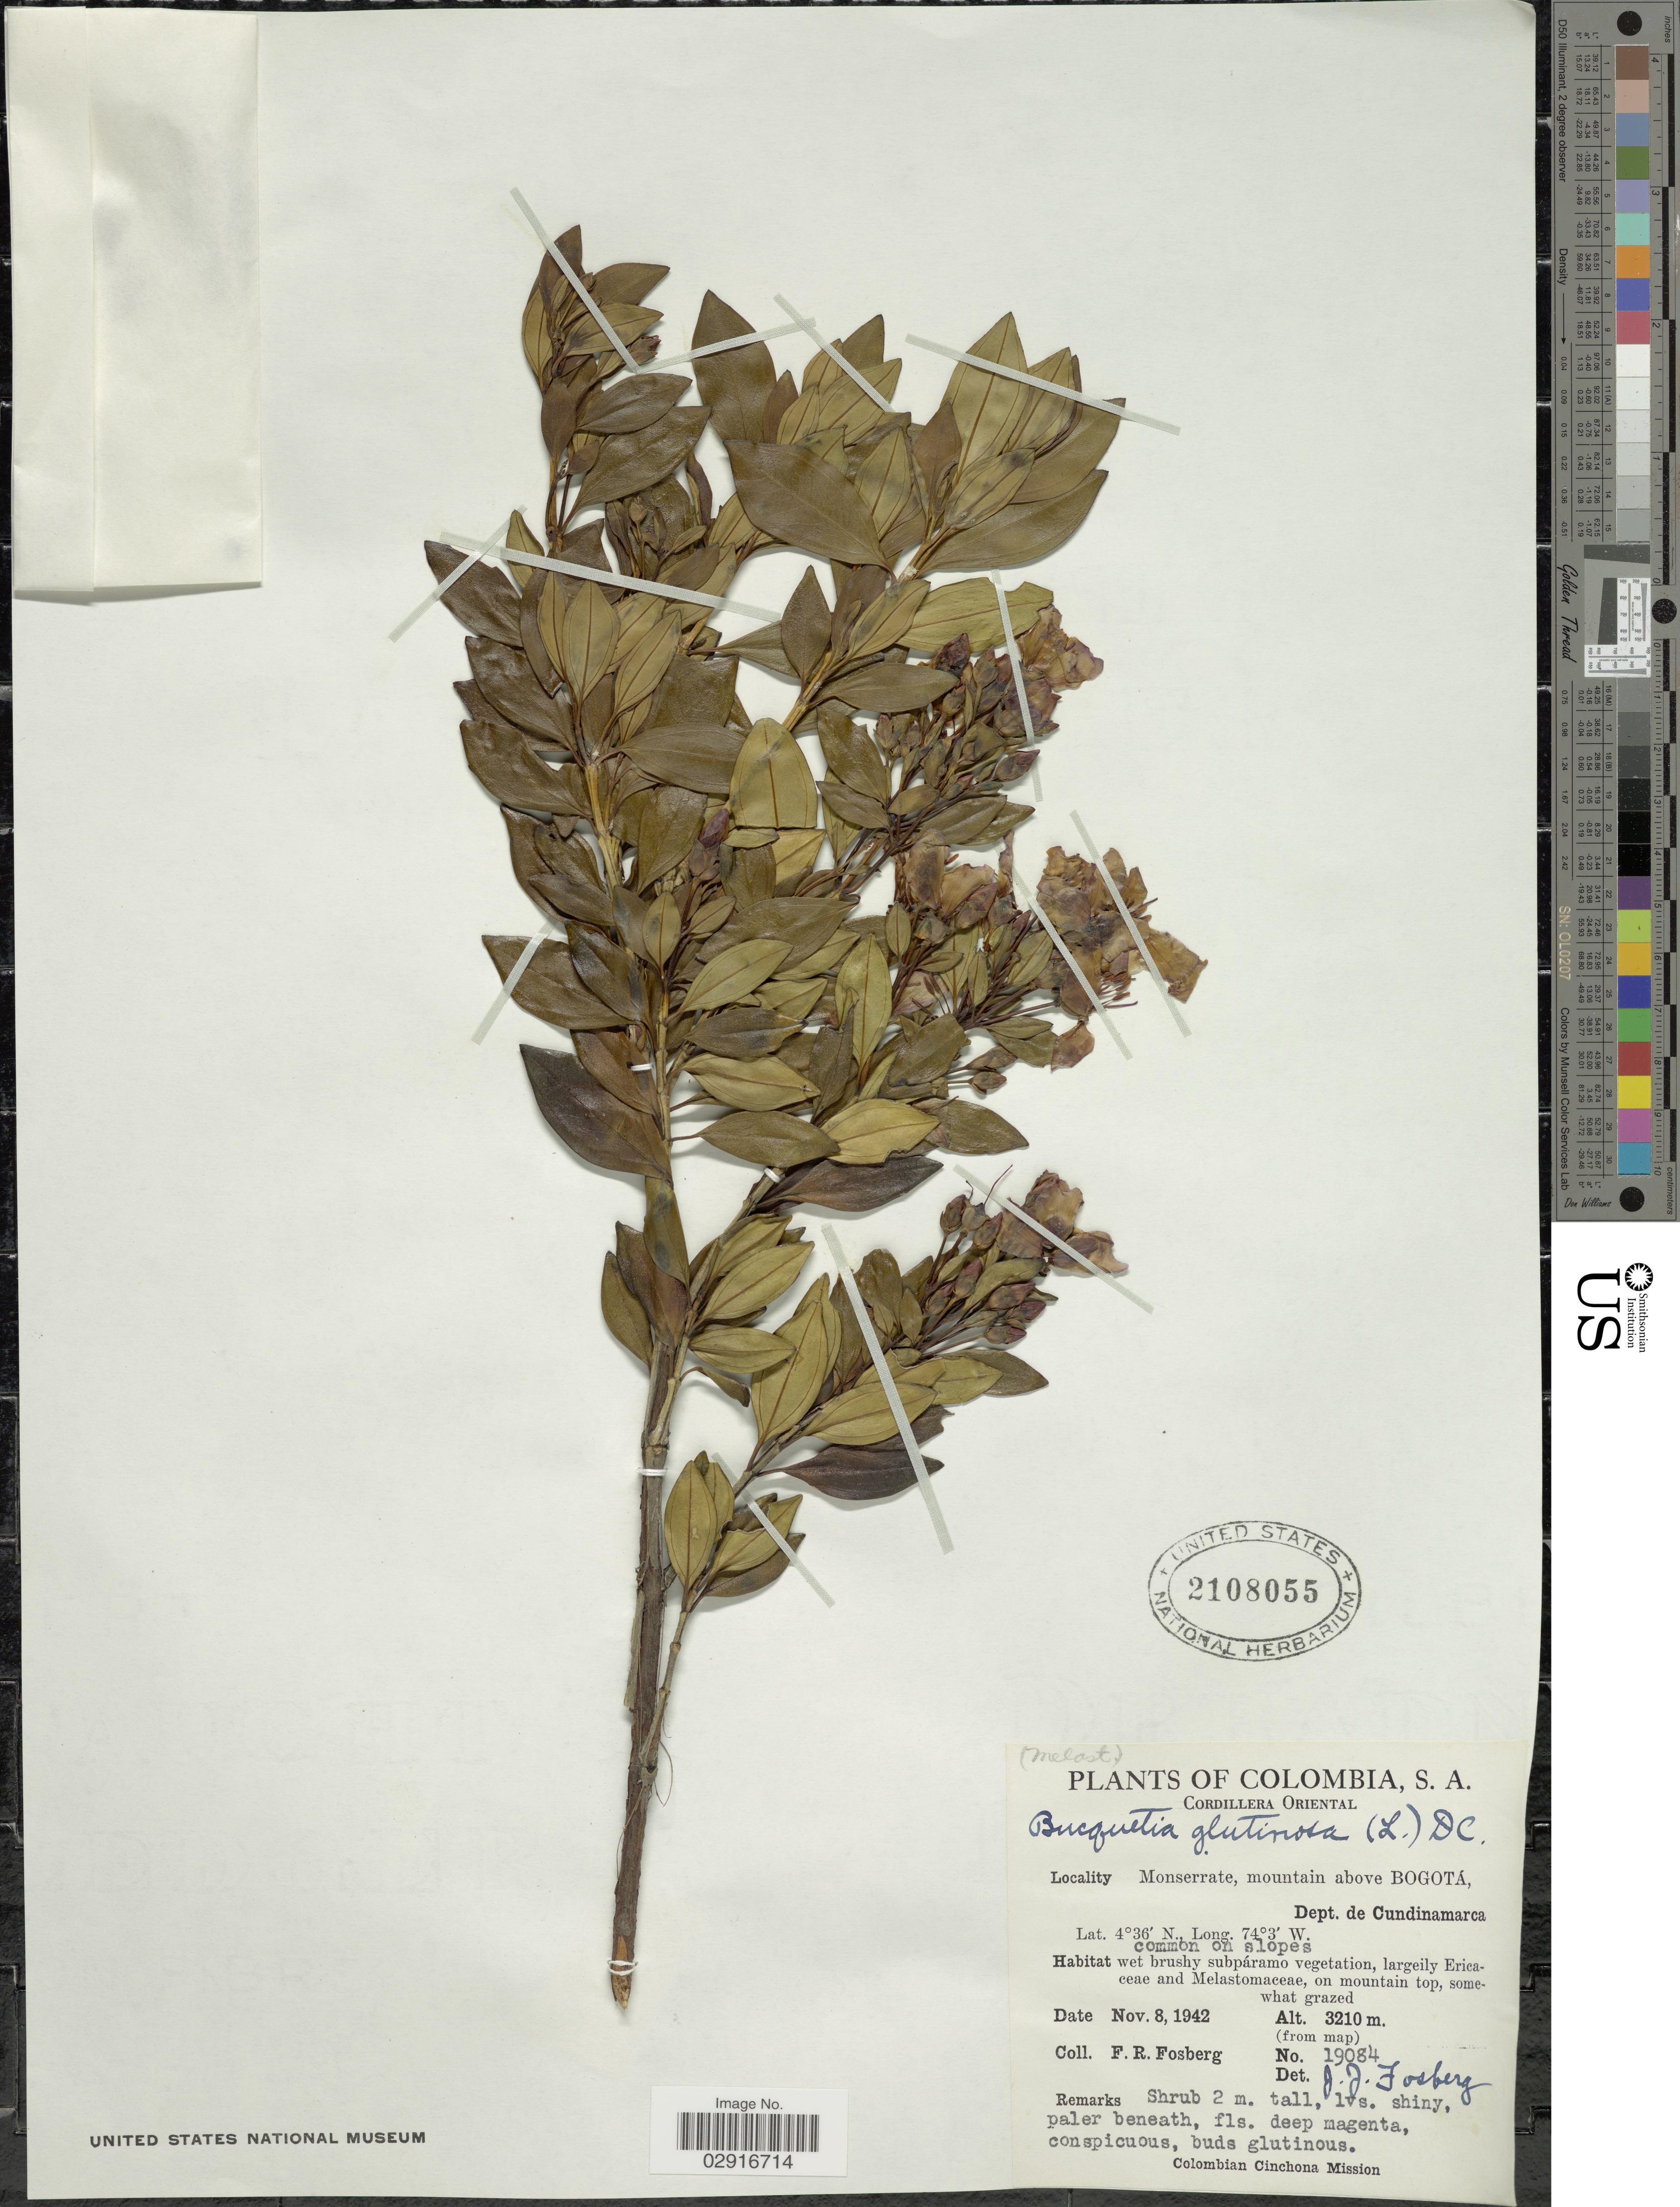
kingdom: Plantae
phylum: Tracheophyta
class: Magnoliopsida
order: Myrtales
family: Melastomataceae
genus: Bucquetia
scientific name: Bucquetia glutinosa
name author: DC.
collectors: F. R. Fosberg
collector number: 19084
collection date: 1942-11-08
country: Colombia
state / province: Cundinamarca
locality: Cordillera Oriental. Monserrate, mountain above Bogotá, Dept. de Cundinamarca.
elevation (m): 3210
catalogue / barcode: US 2108055